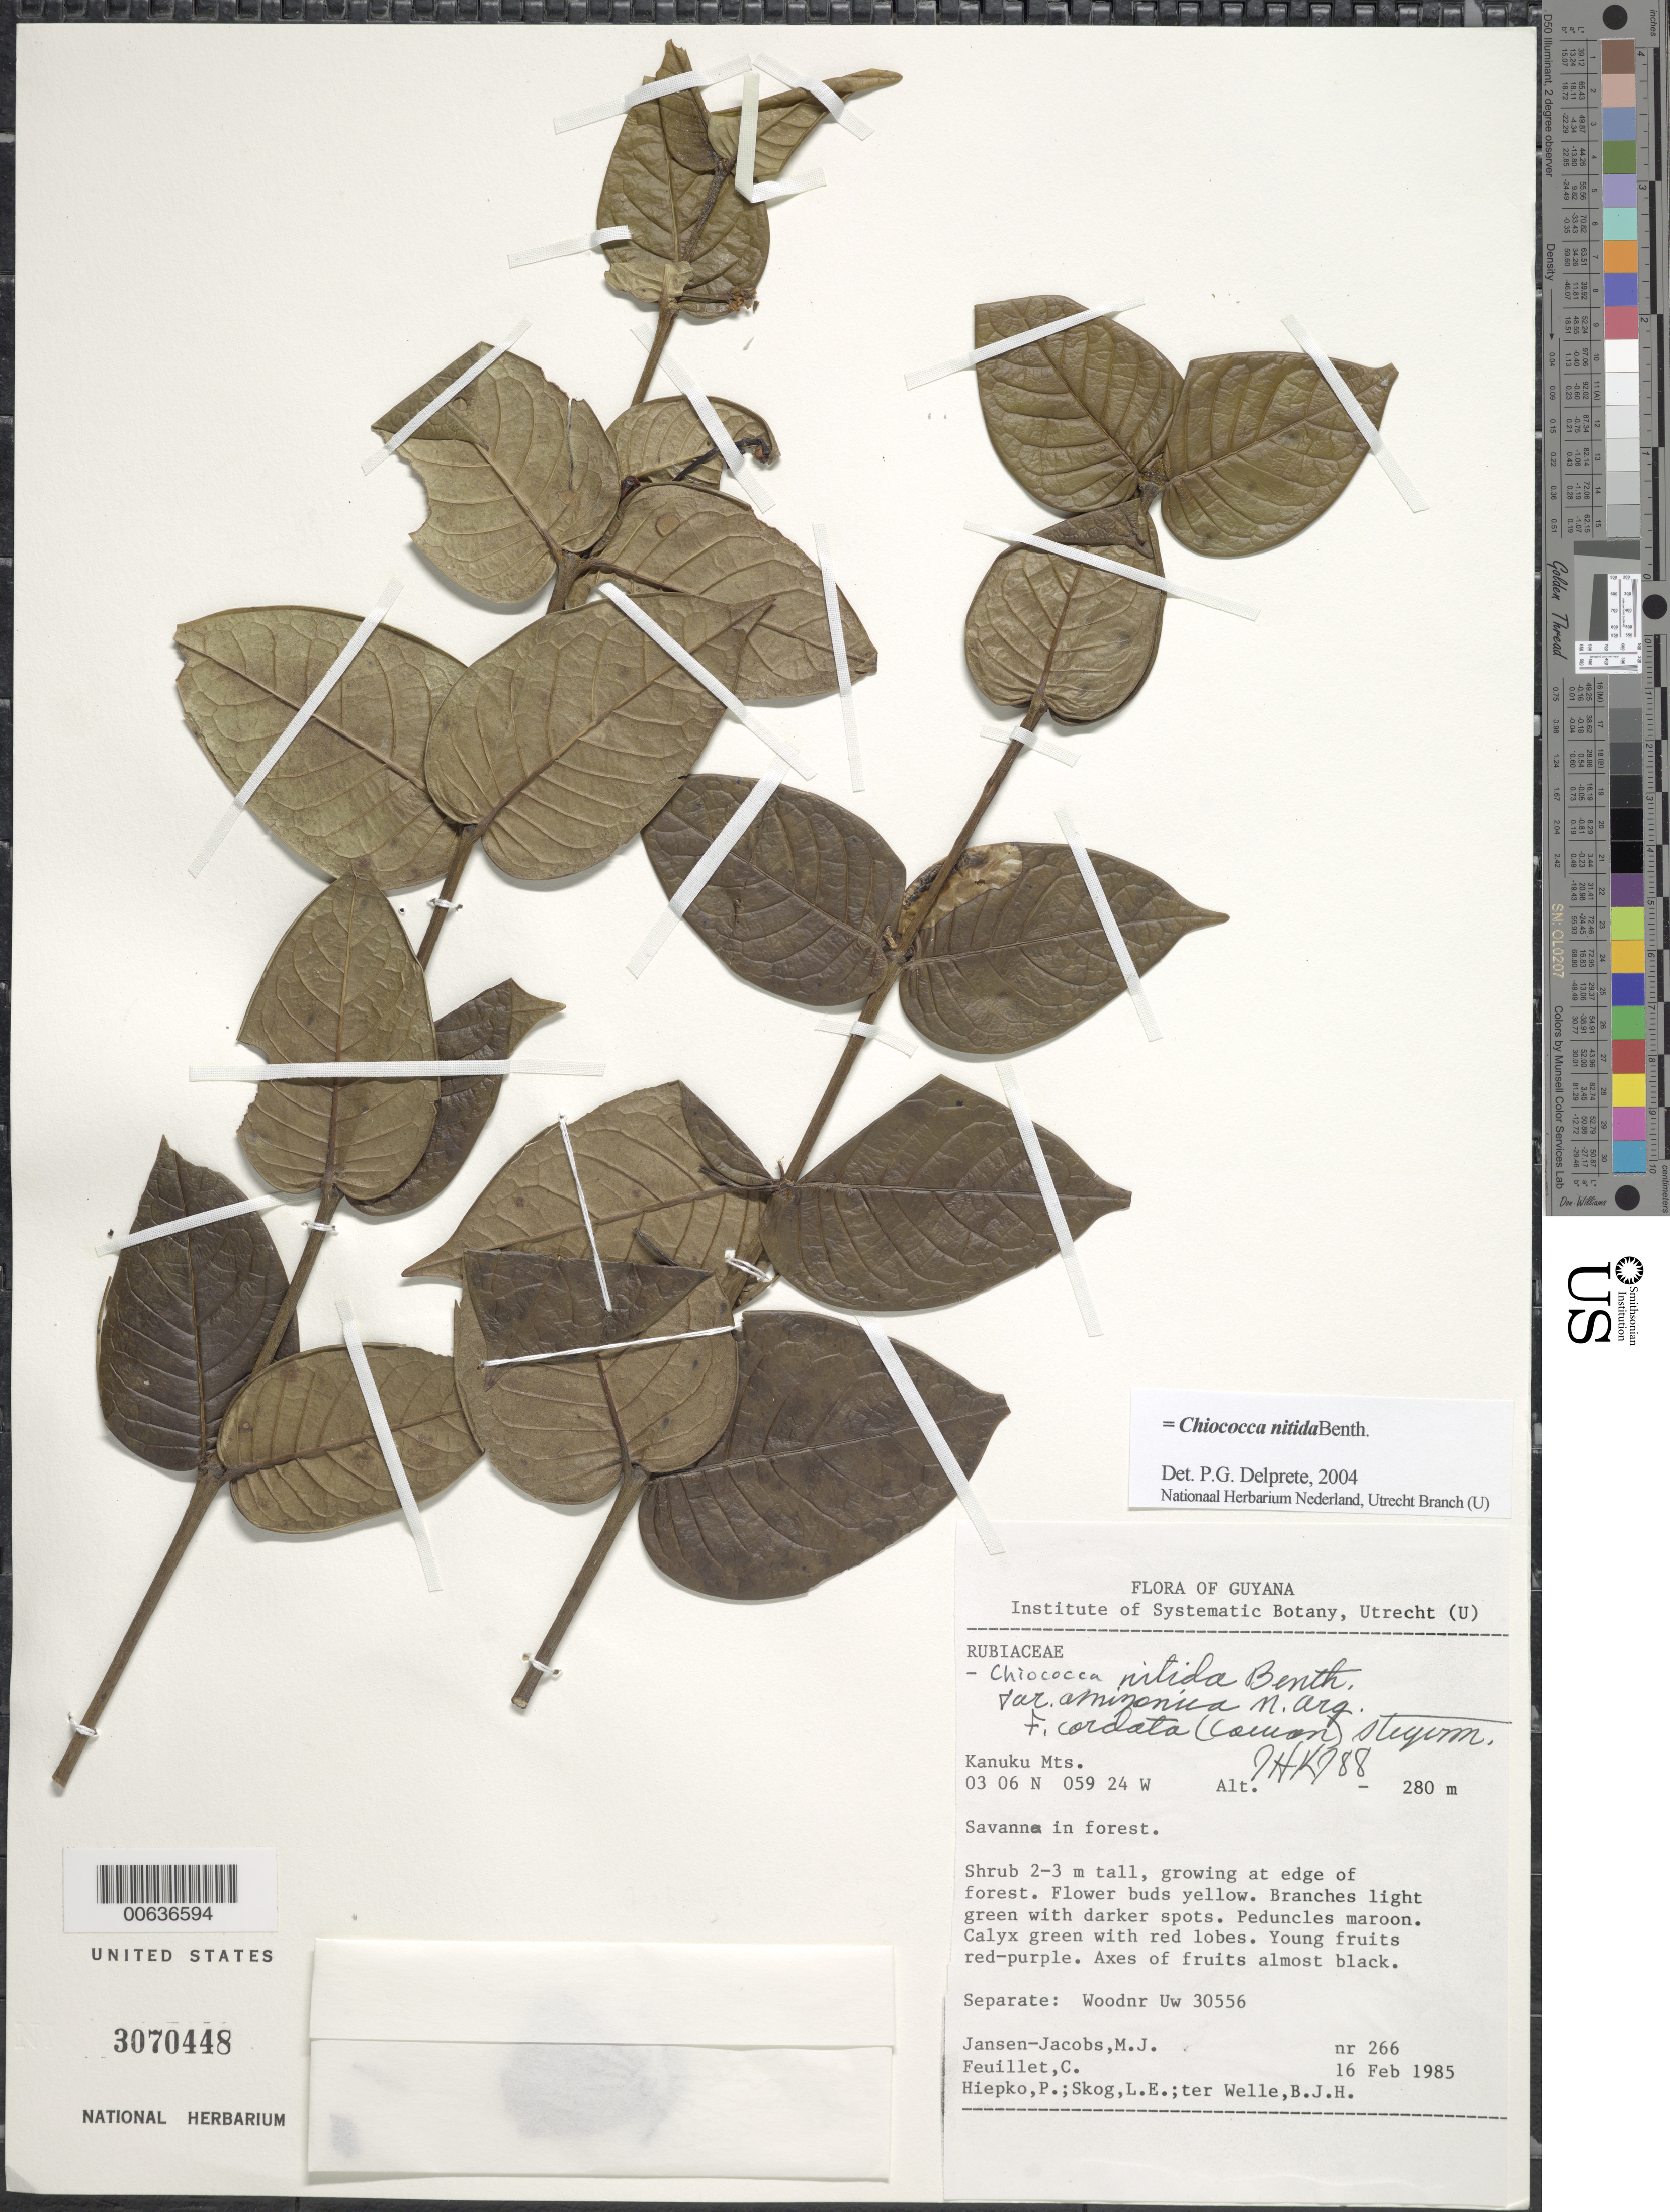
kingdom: Plantae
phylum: Tracheophyta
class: Magnoliopsida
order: Gentianales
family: Rubiaceae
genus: Chiococca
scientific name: Chiococca nitida var. amazonica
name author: Müll. Arg.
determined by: Delprete, P. G., Herb. de Guyane Cay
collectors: M. J. Jansen-Jacobs, C. Feuillet, P. H. Hiepko, L. E. Skog & B. Welle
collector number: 266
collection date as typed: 16-Feb-85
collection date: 1985-02-16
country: Guyana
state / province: U. Takutu-U. Essequibo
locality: Kanuku Mts.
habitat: Savanna in forest, growing at edge of forest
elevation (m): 280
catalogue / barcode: US 3070448